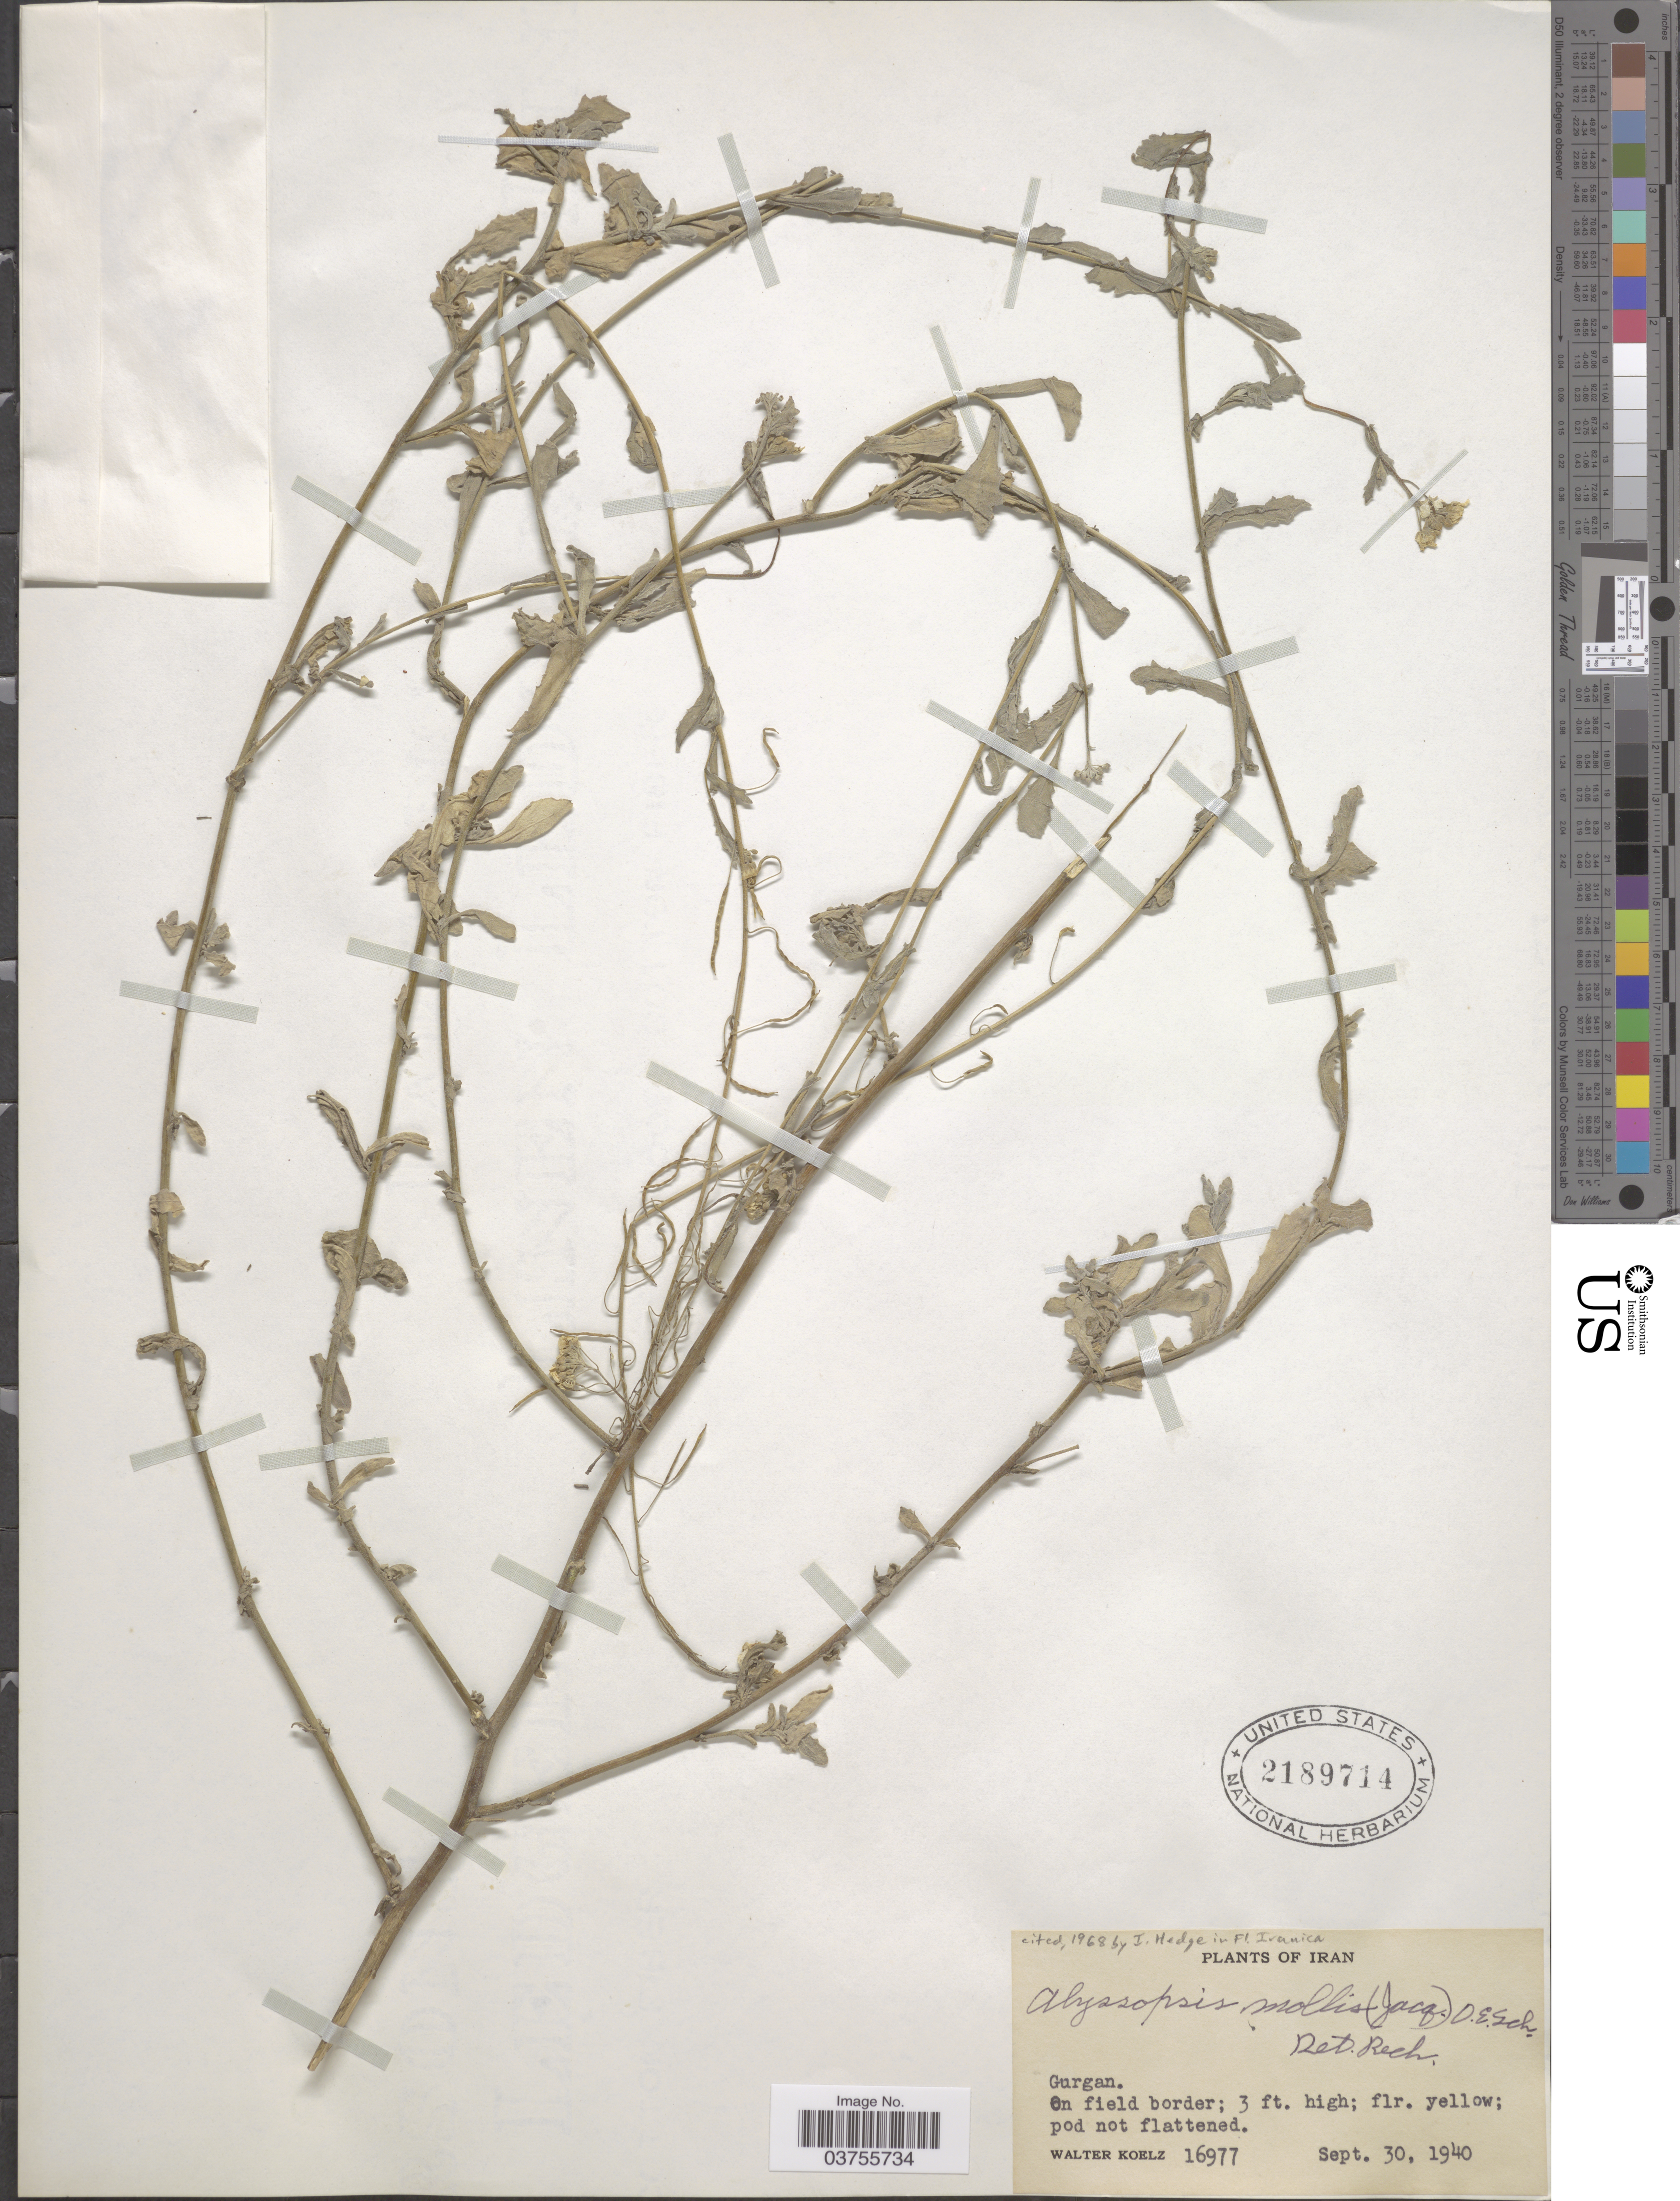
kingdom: Plantae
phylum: Tracheophyta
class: Magnoliopsida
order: Brassicales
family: Brassicaceae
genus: Alyssopsis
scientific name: Alyssopsis mollis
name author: (Jacq.) O.E. Schulz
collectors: W. N. Koelz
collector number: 16977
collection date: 1940-09-30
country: Iran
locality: Gurgan.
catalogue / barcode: US 2189714